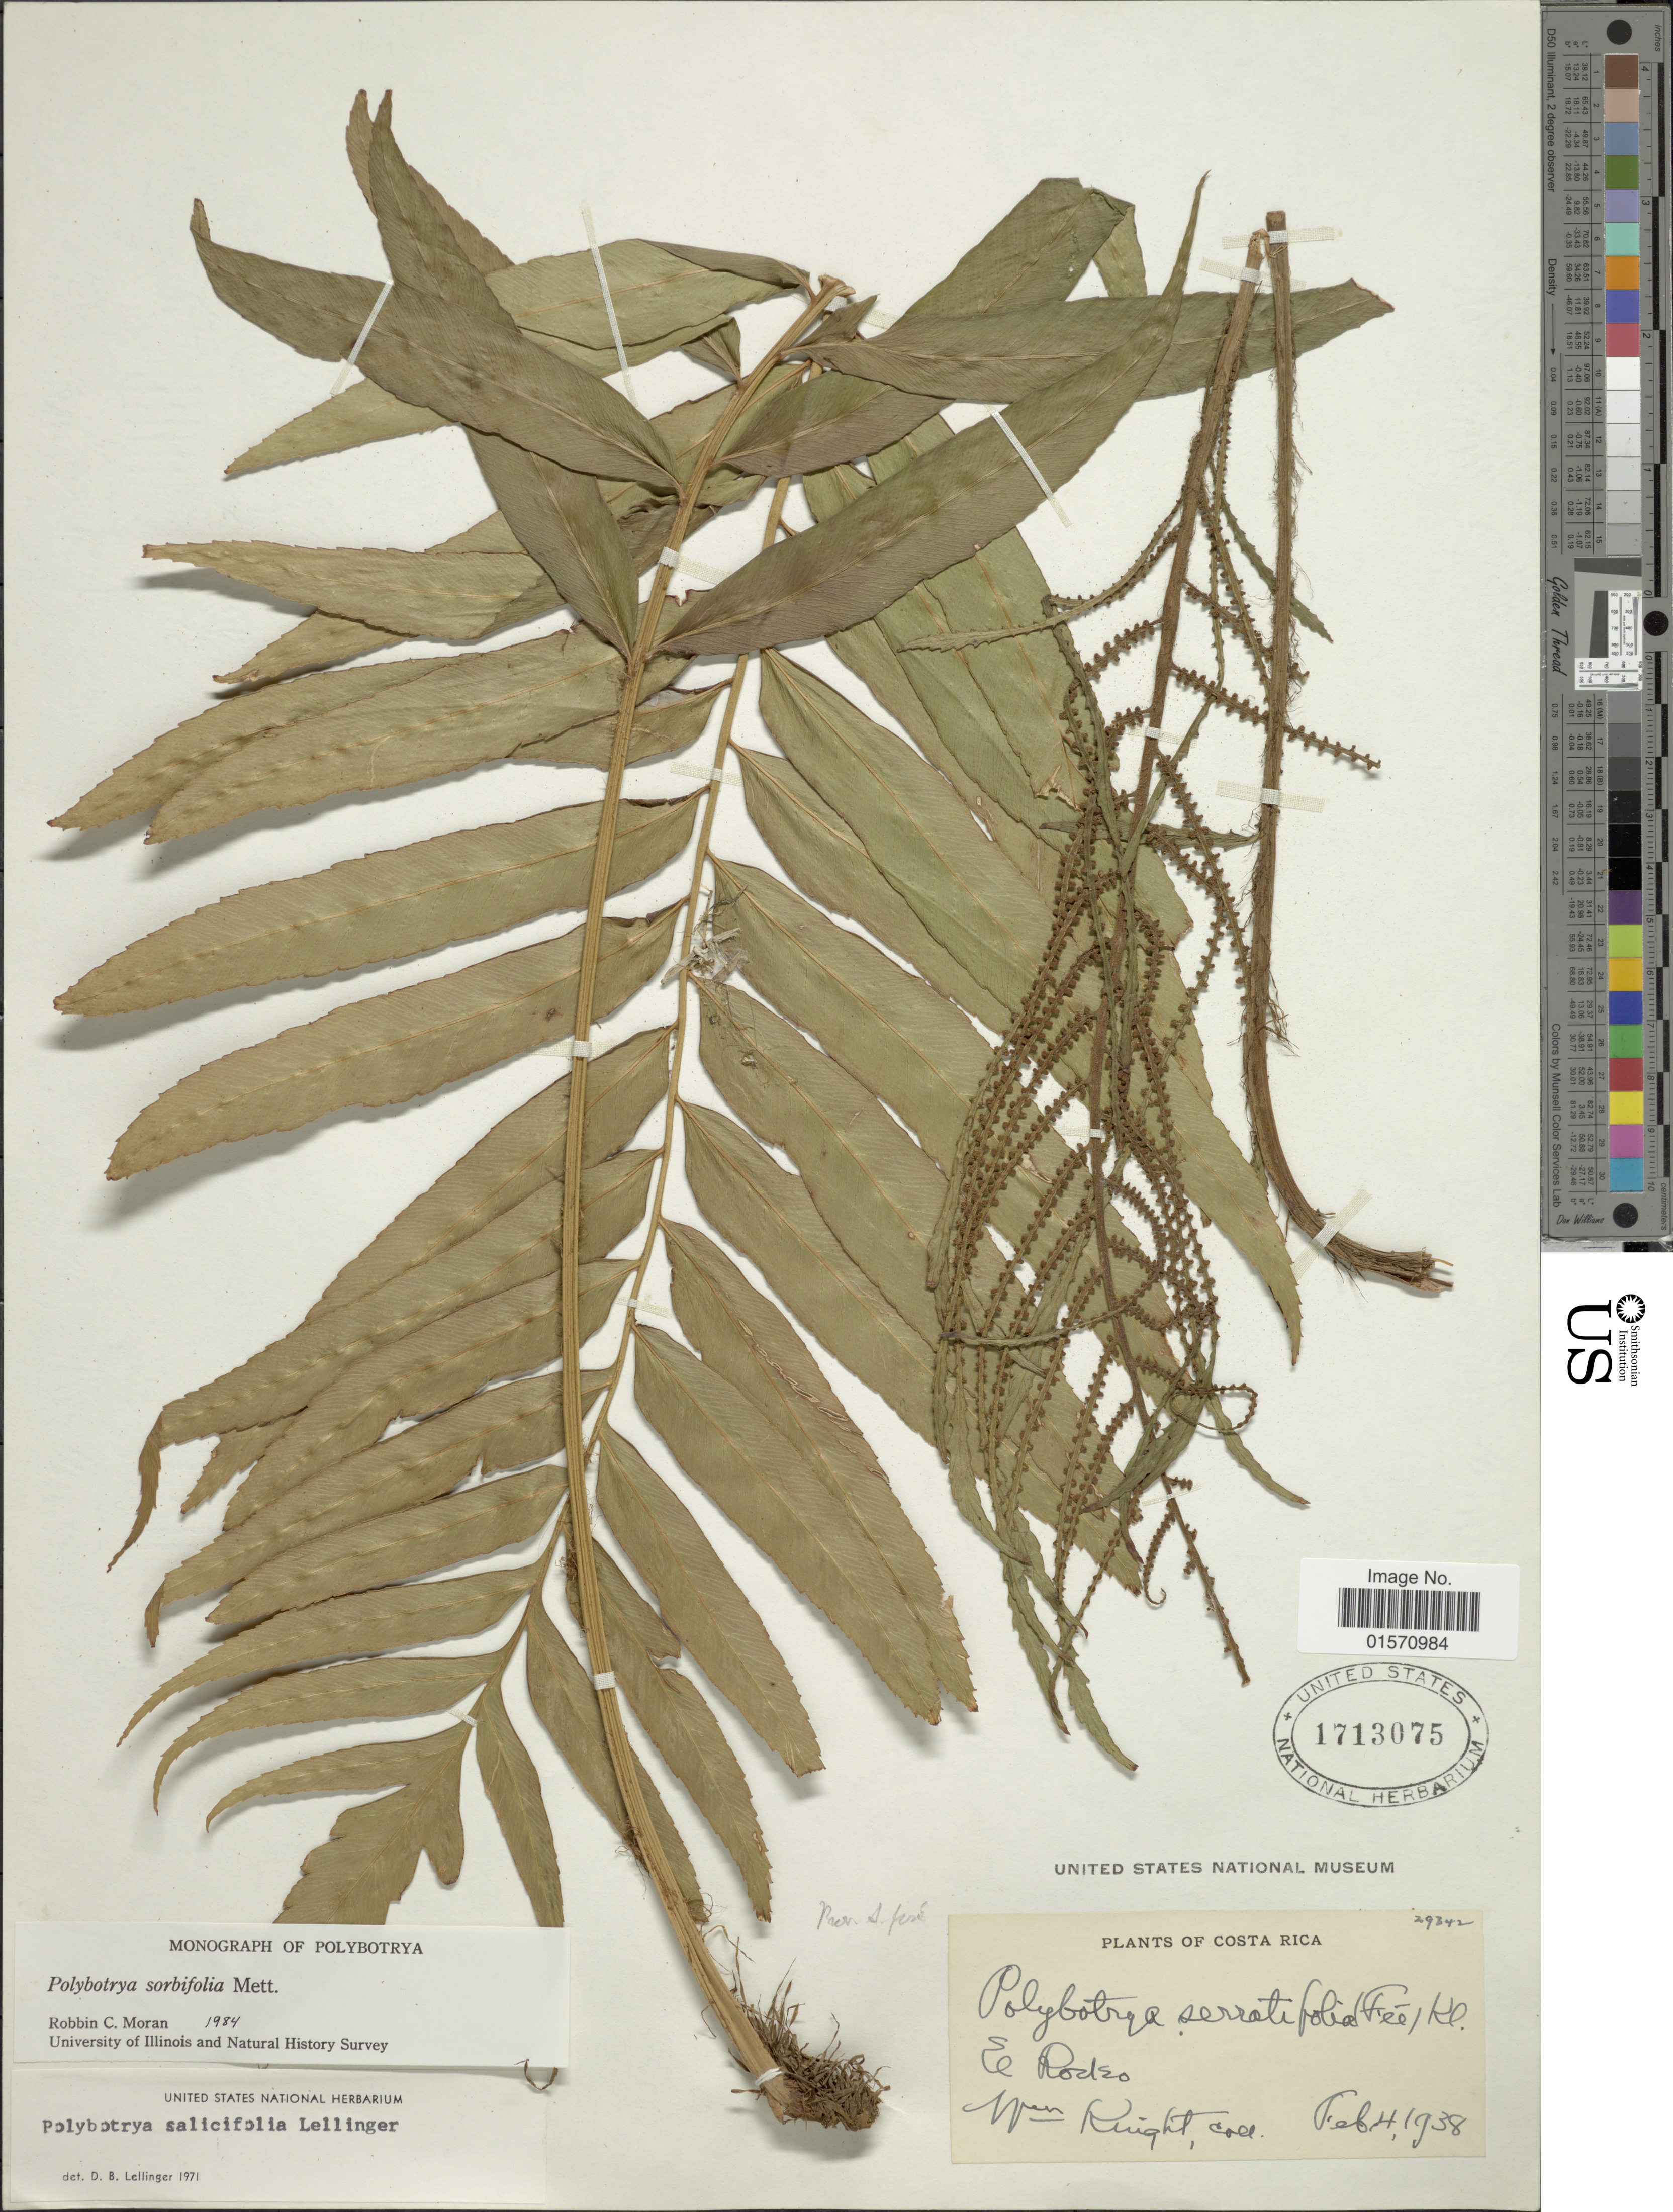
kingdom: Plantae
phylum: Tracheophyta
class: Polypodiopsida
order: Polypodiales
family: Dryopteridaceae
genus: Polybotrya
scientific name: Polybotrya sorbifolia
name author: Kuhn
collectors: W. Knight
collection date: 1938-02-04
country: Costa Rica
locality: El Rodeo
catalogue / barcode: US 1713075